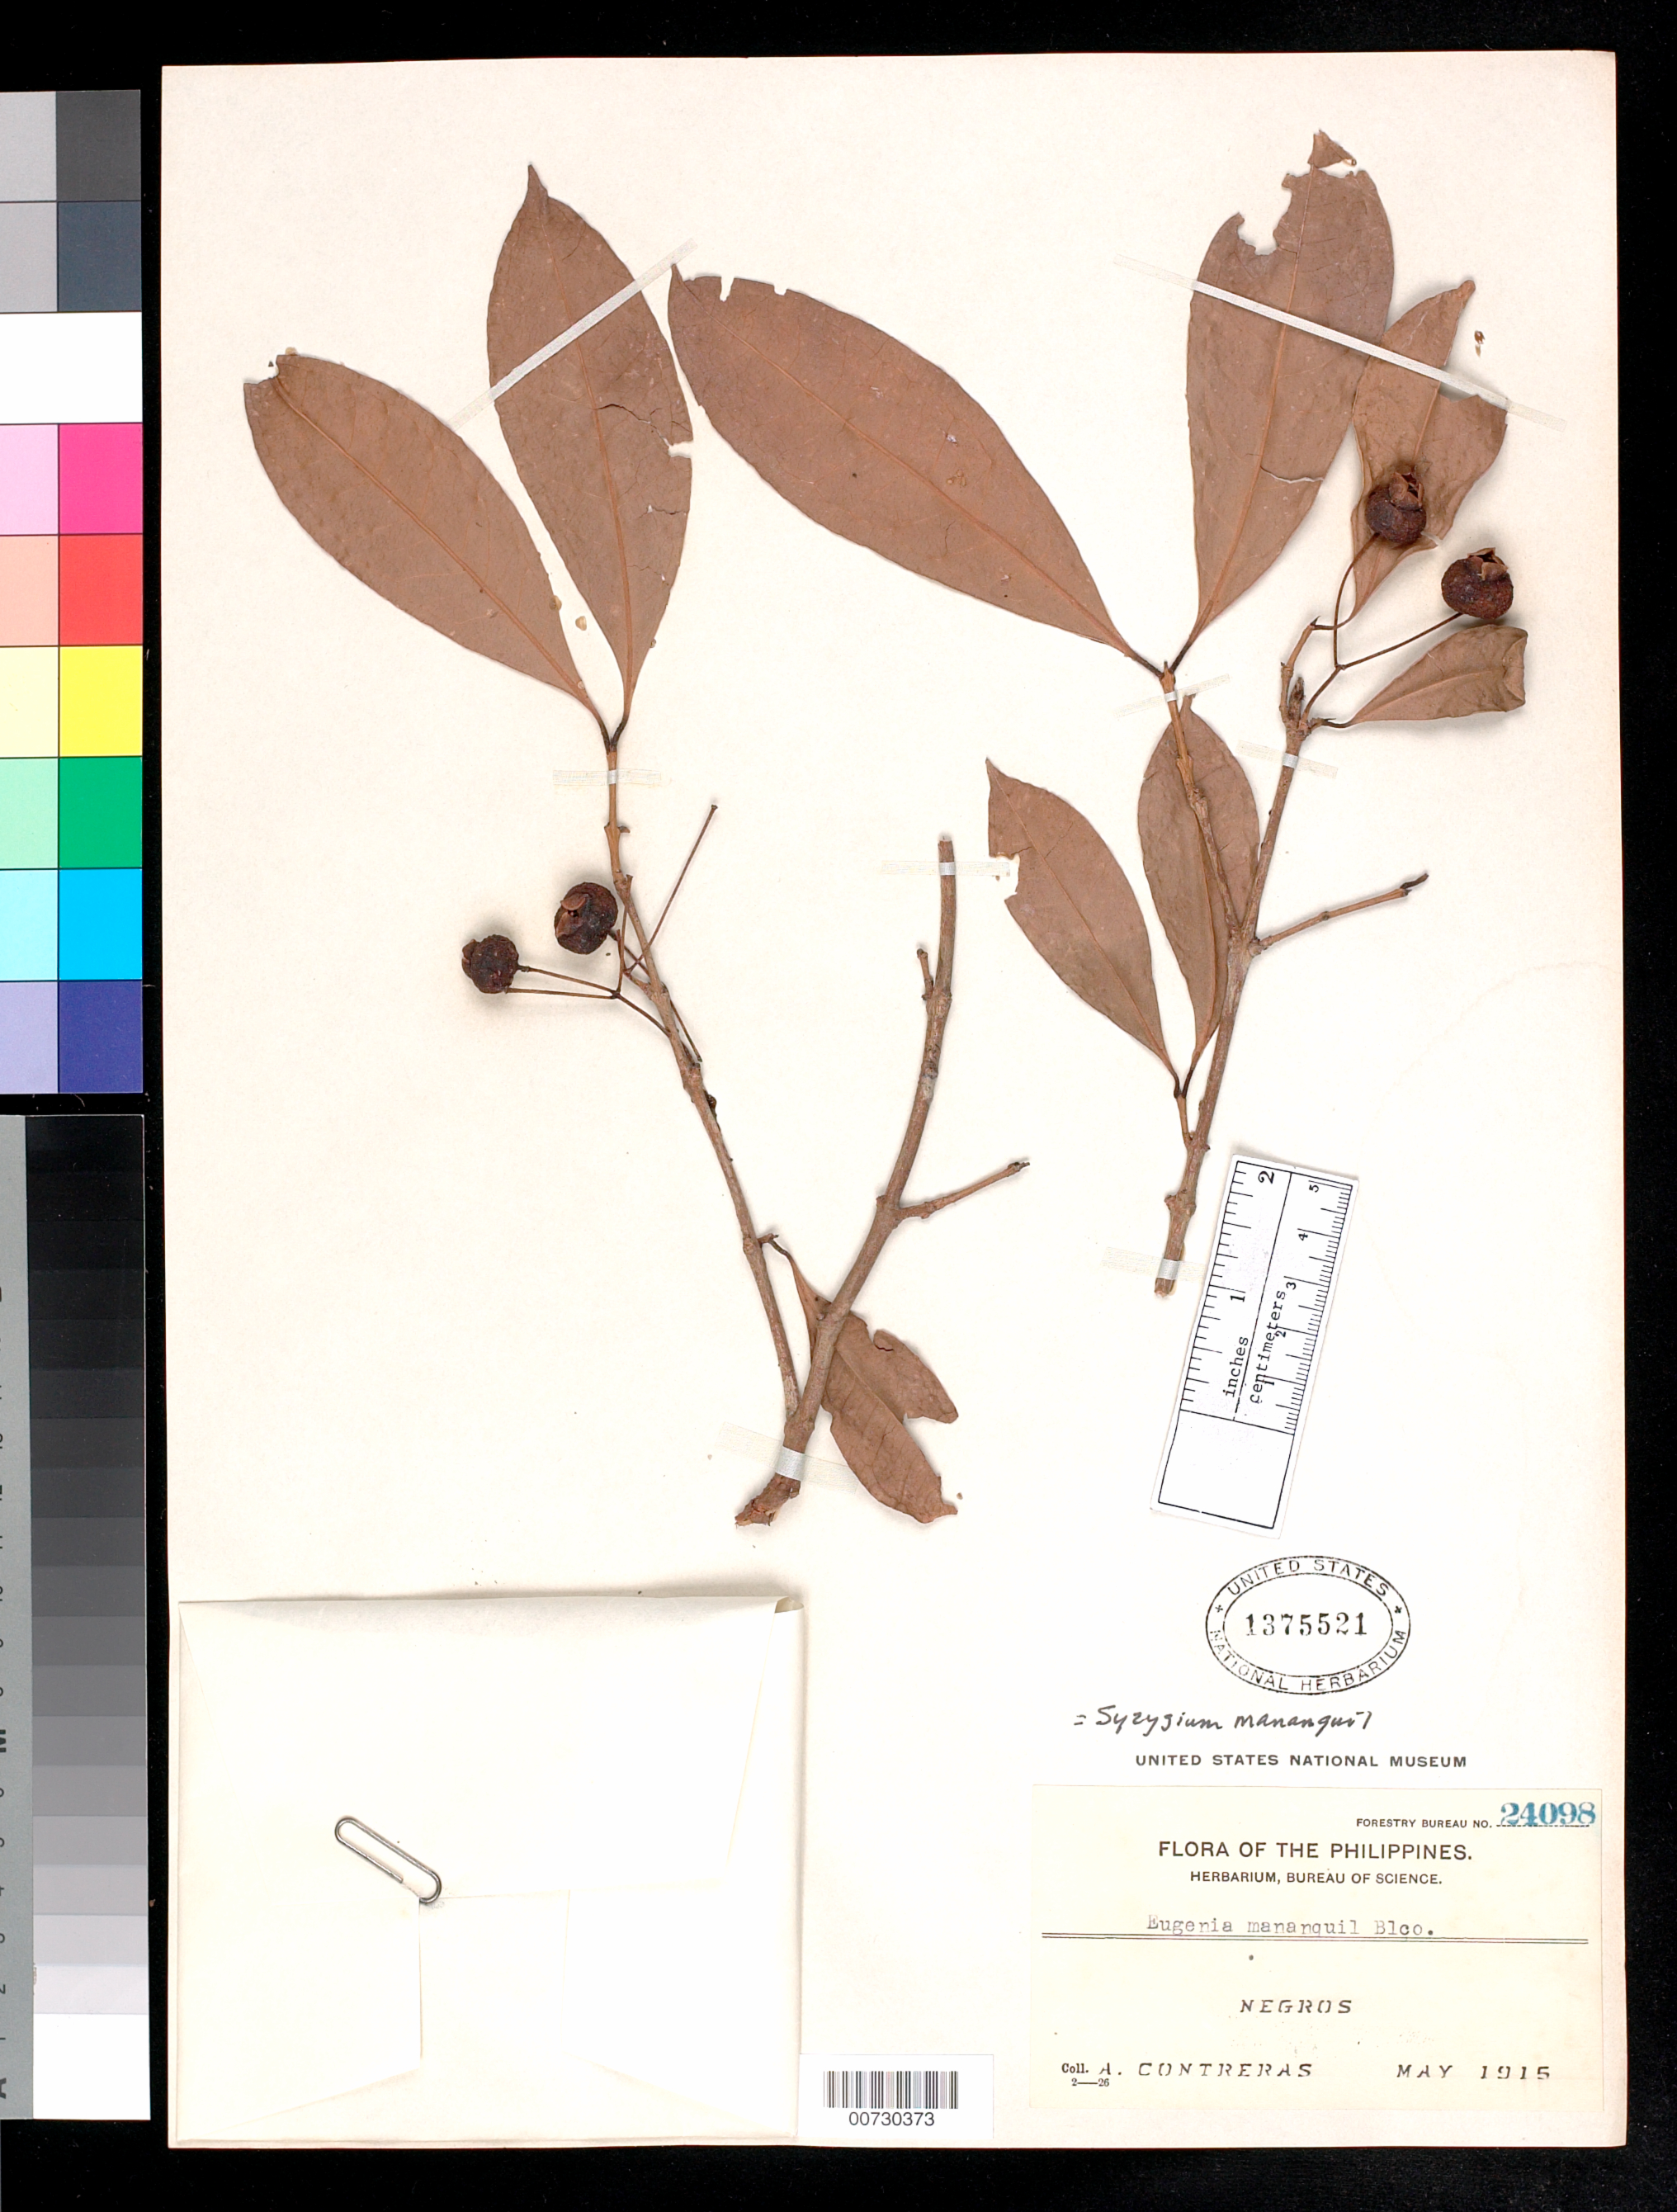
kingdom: Plantae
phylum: Tracheophyta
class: Magnoliopsida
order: Myrtales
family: Myrtaceae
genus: Syzygium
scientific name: Syzygium mananquil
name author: (Blanco) Merr.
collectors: A. Contreras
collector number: For. Bur. 24098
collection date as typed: May 1915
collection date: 1915-05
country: Philippines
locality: Negros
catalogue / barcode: US 1375521